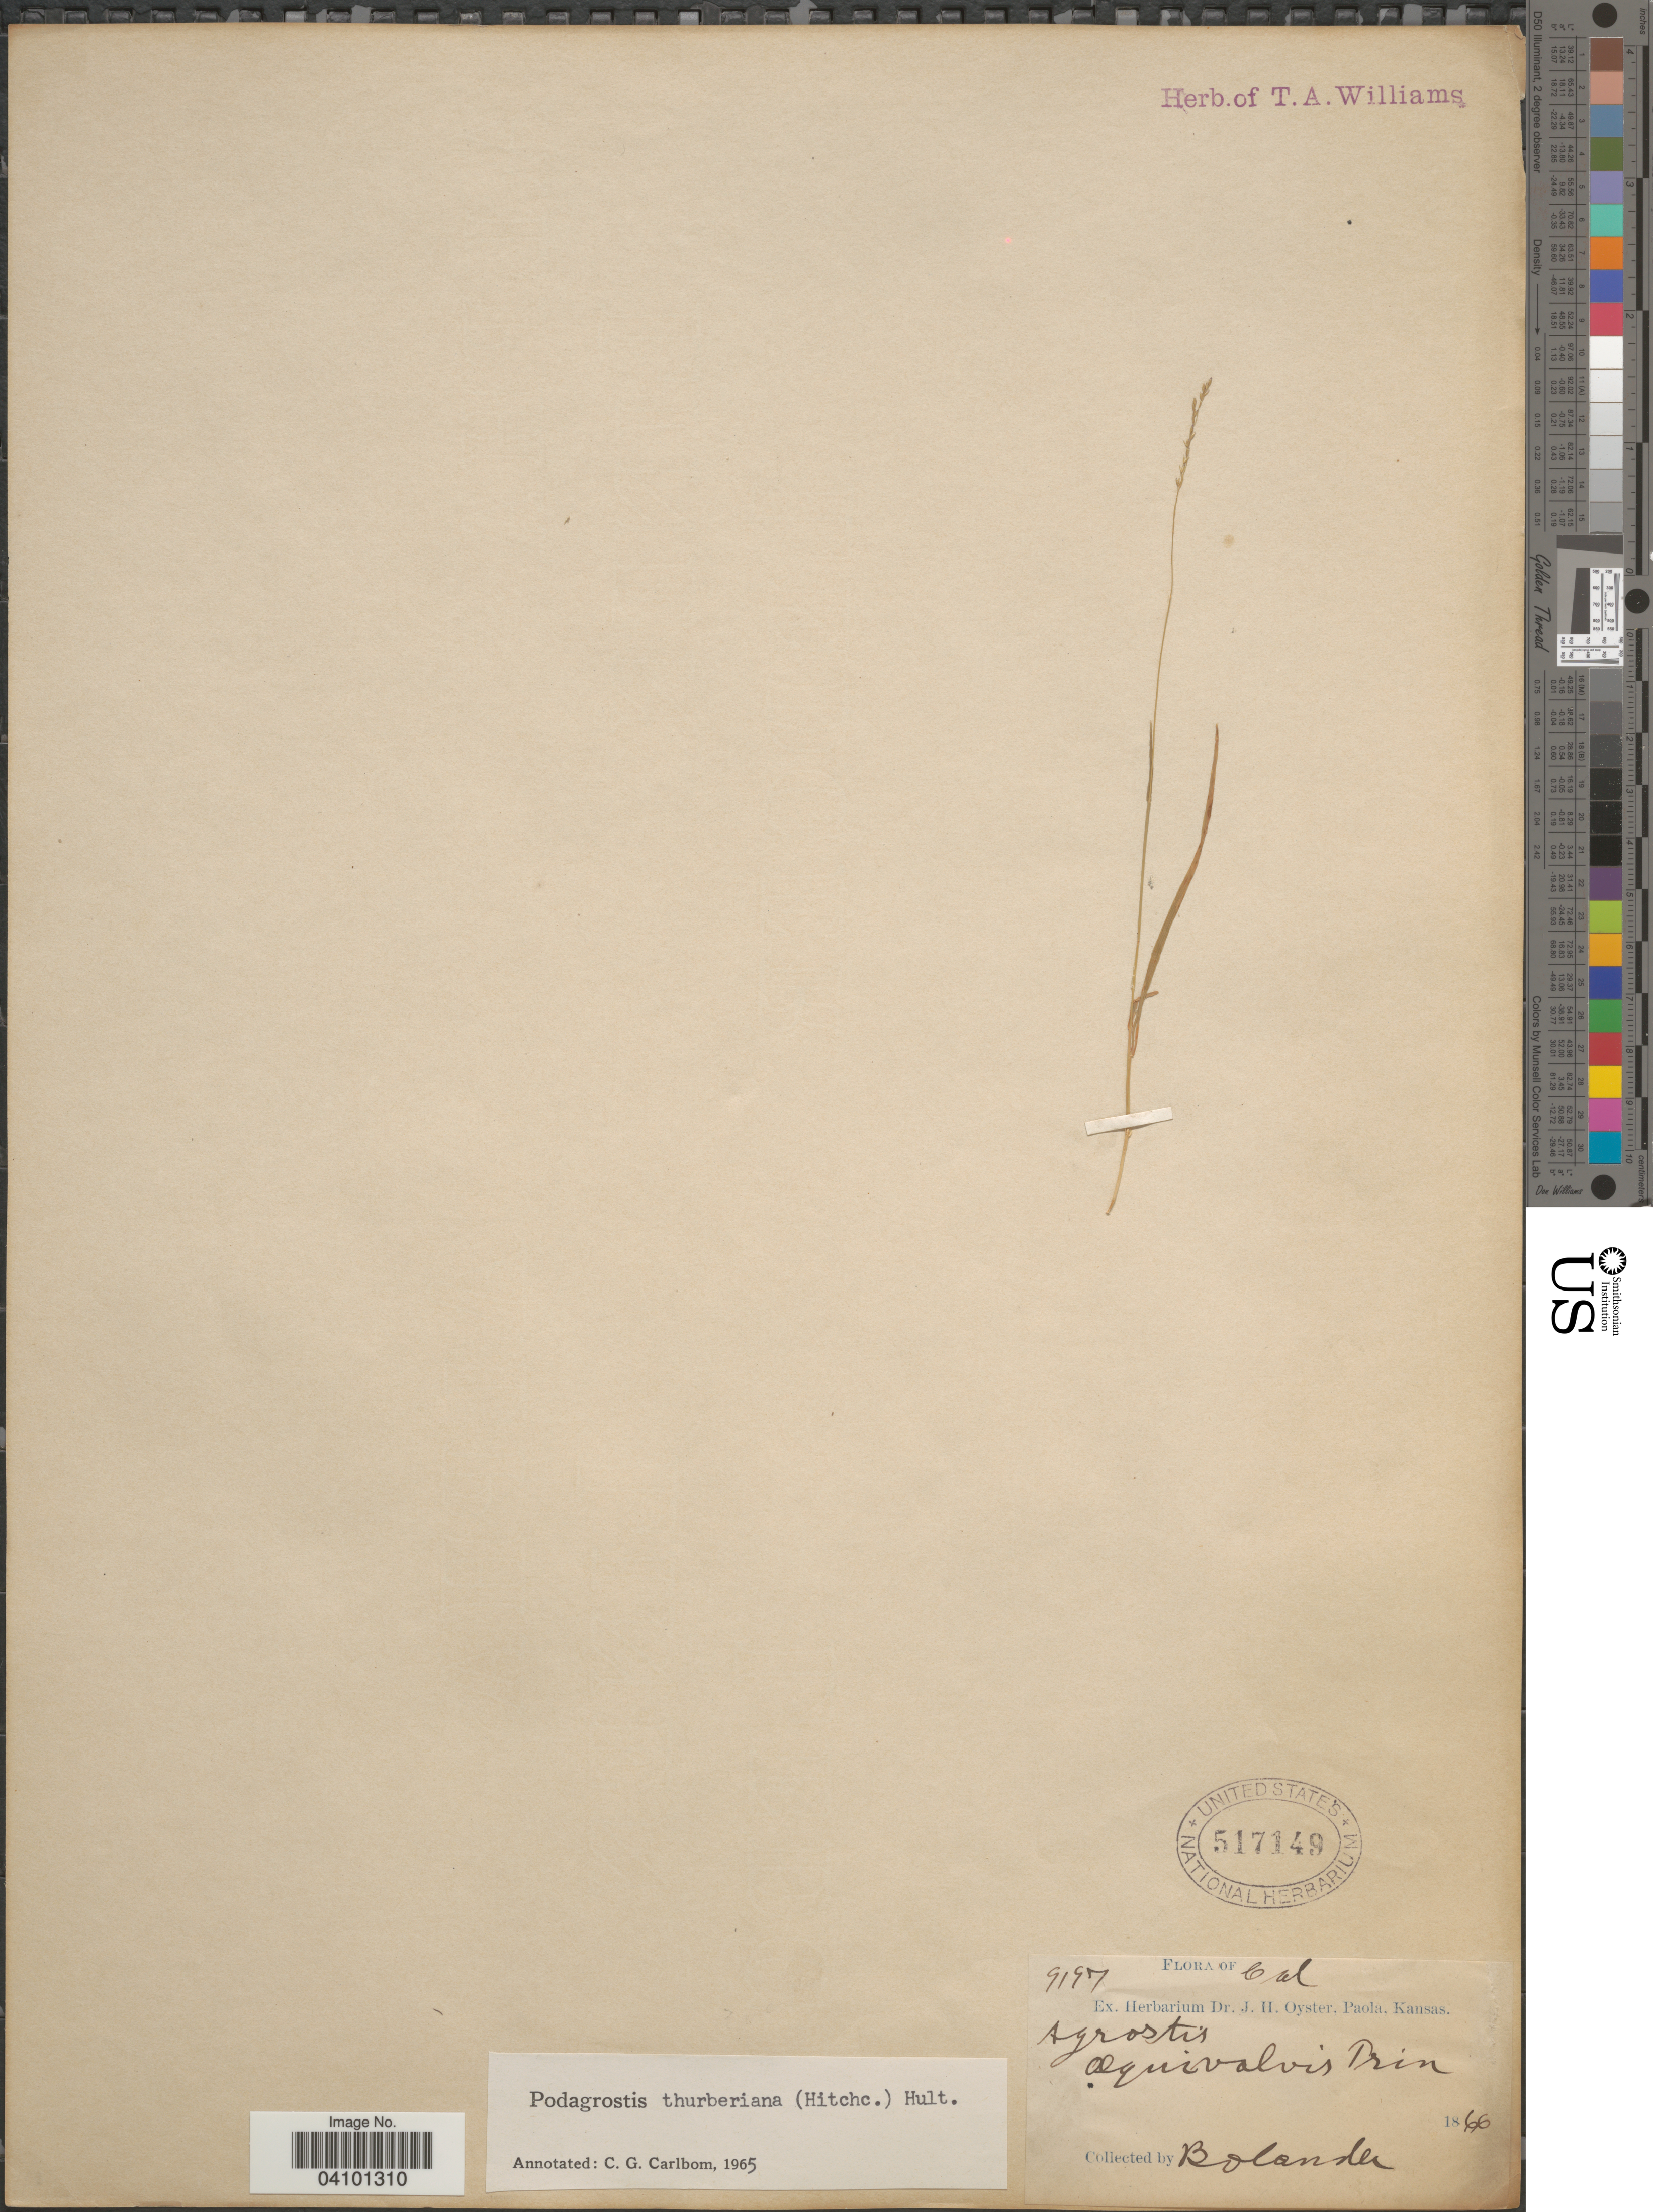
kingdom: Plantae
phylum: Tracheophyta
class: Liliopsida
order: Poales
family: Poaceae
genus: Podagrostis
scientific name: Podagrostis thurberiana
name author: Hitchc.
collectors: -. Bolander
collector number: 9197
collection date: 1866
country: United States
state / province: California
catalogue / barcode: US 517149